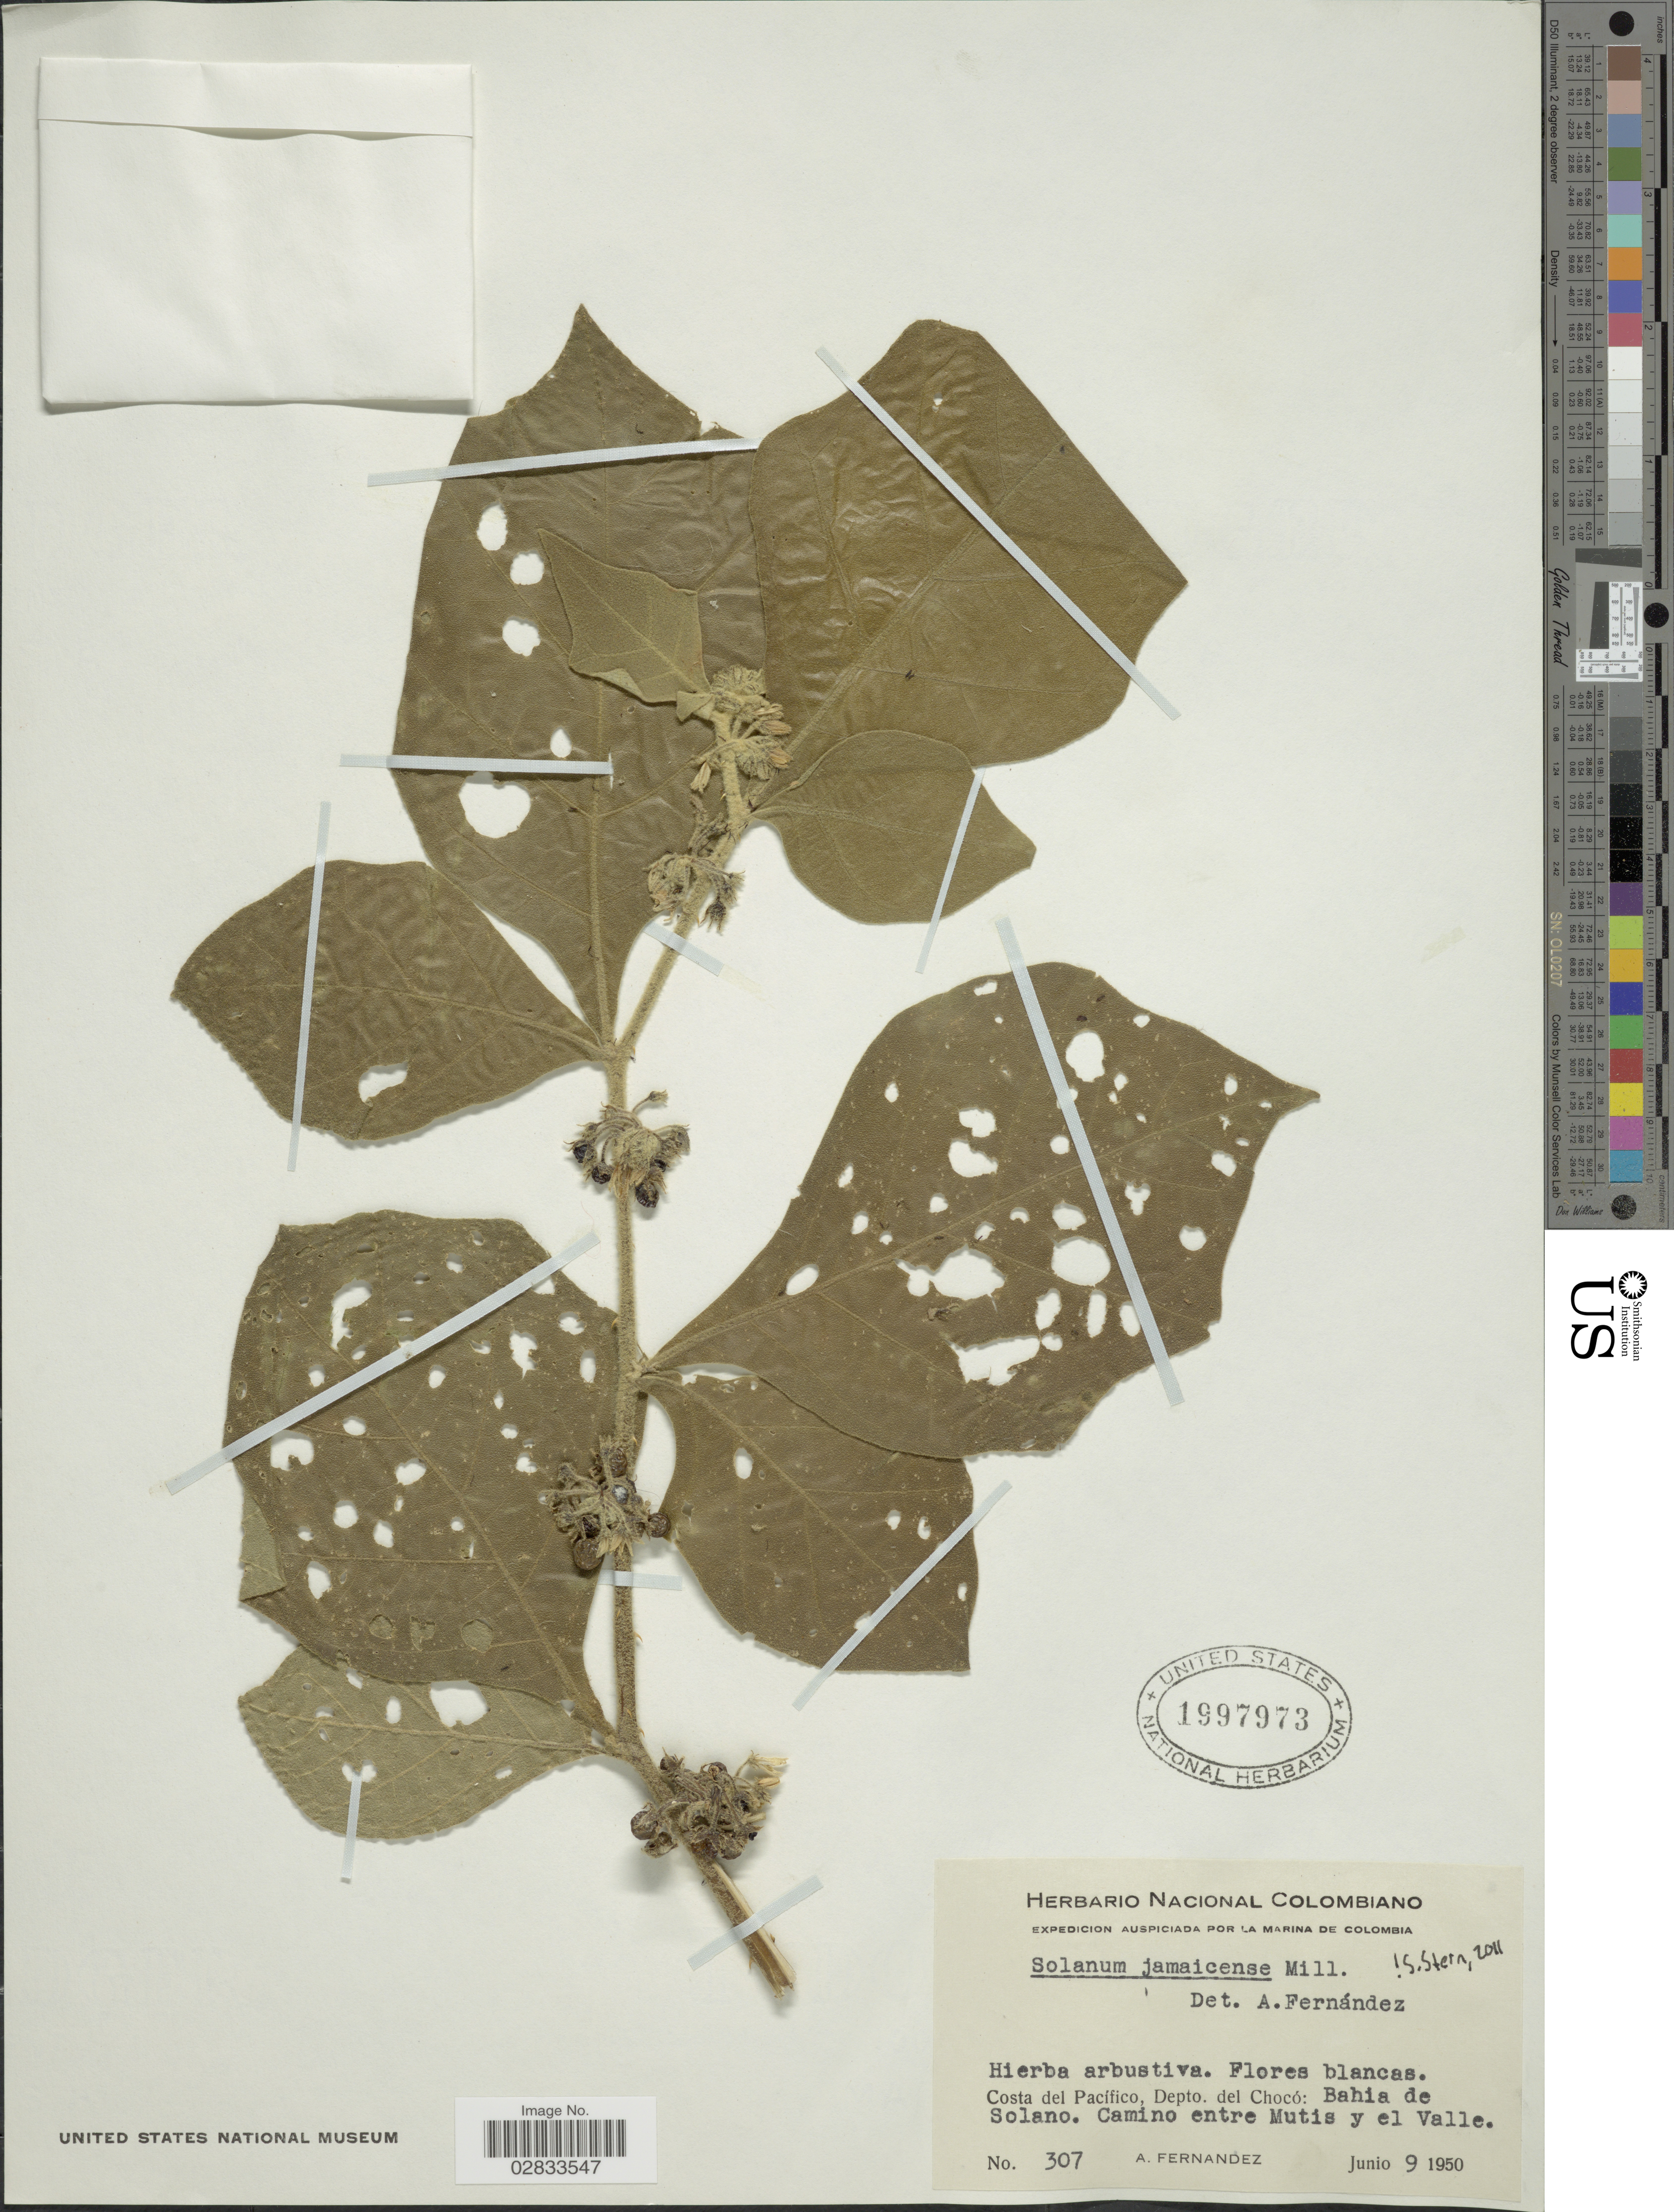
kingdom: Plantae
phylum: Tracheophyta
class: Magnoliopsida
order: Solanales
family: Solanaceae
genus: Solanum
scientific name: Solanum jamaicense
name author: Mill.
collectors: A. Fernandez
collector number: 307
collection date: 1950-06-09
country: Colombia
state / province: Chocó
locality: Costa del Pacífico, Depto. del Chocó: Bahia de Solano. Camino entre Mutis y el Valle.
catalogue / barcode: US 1997973